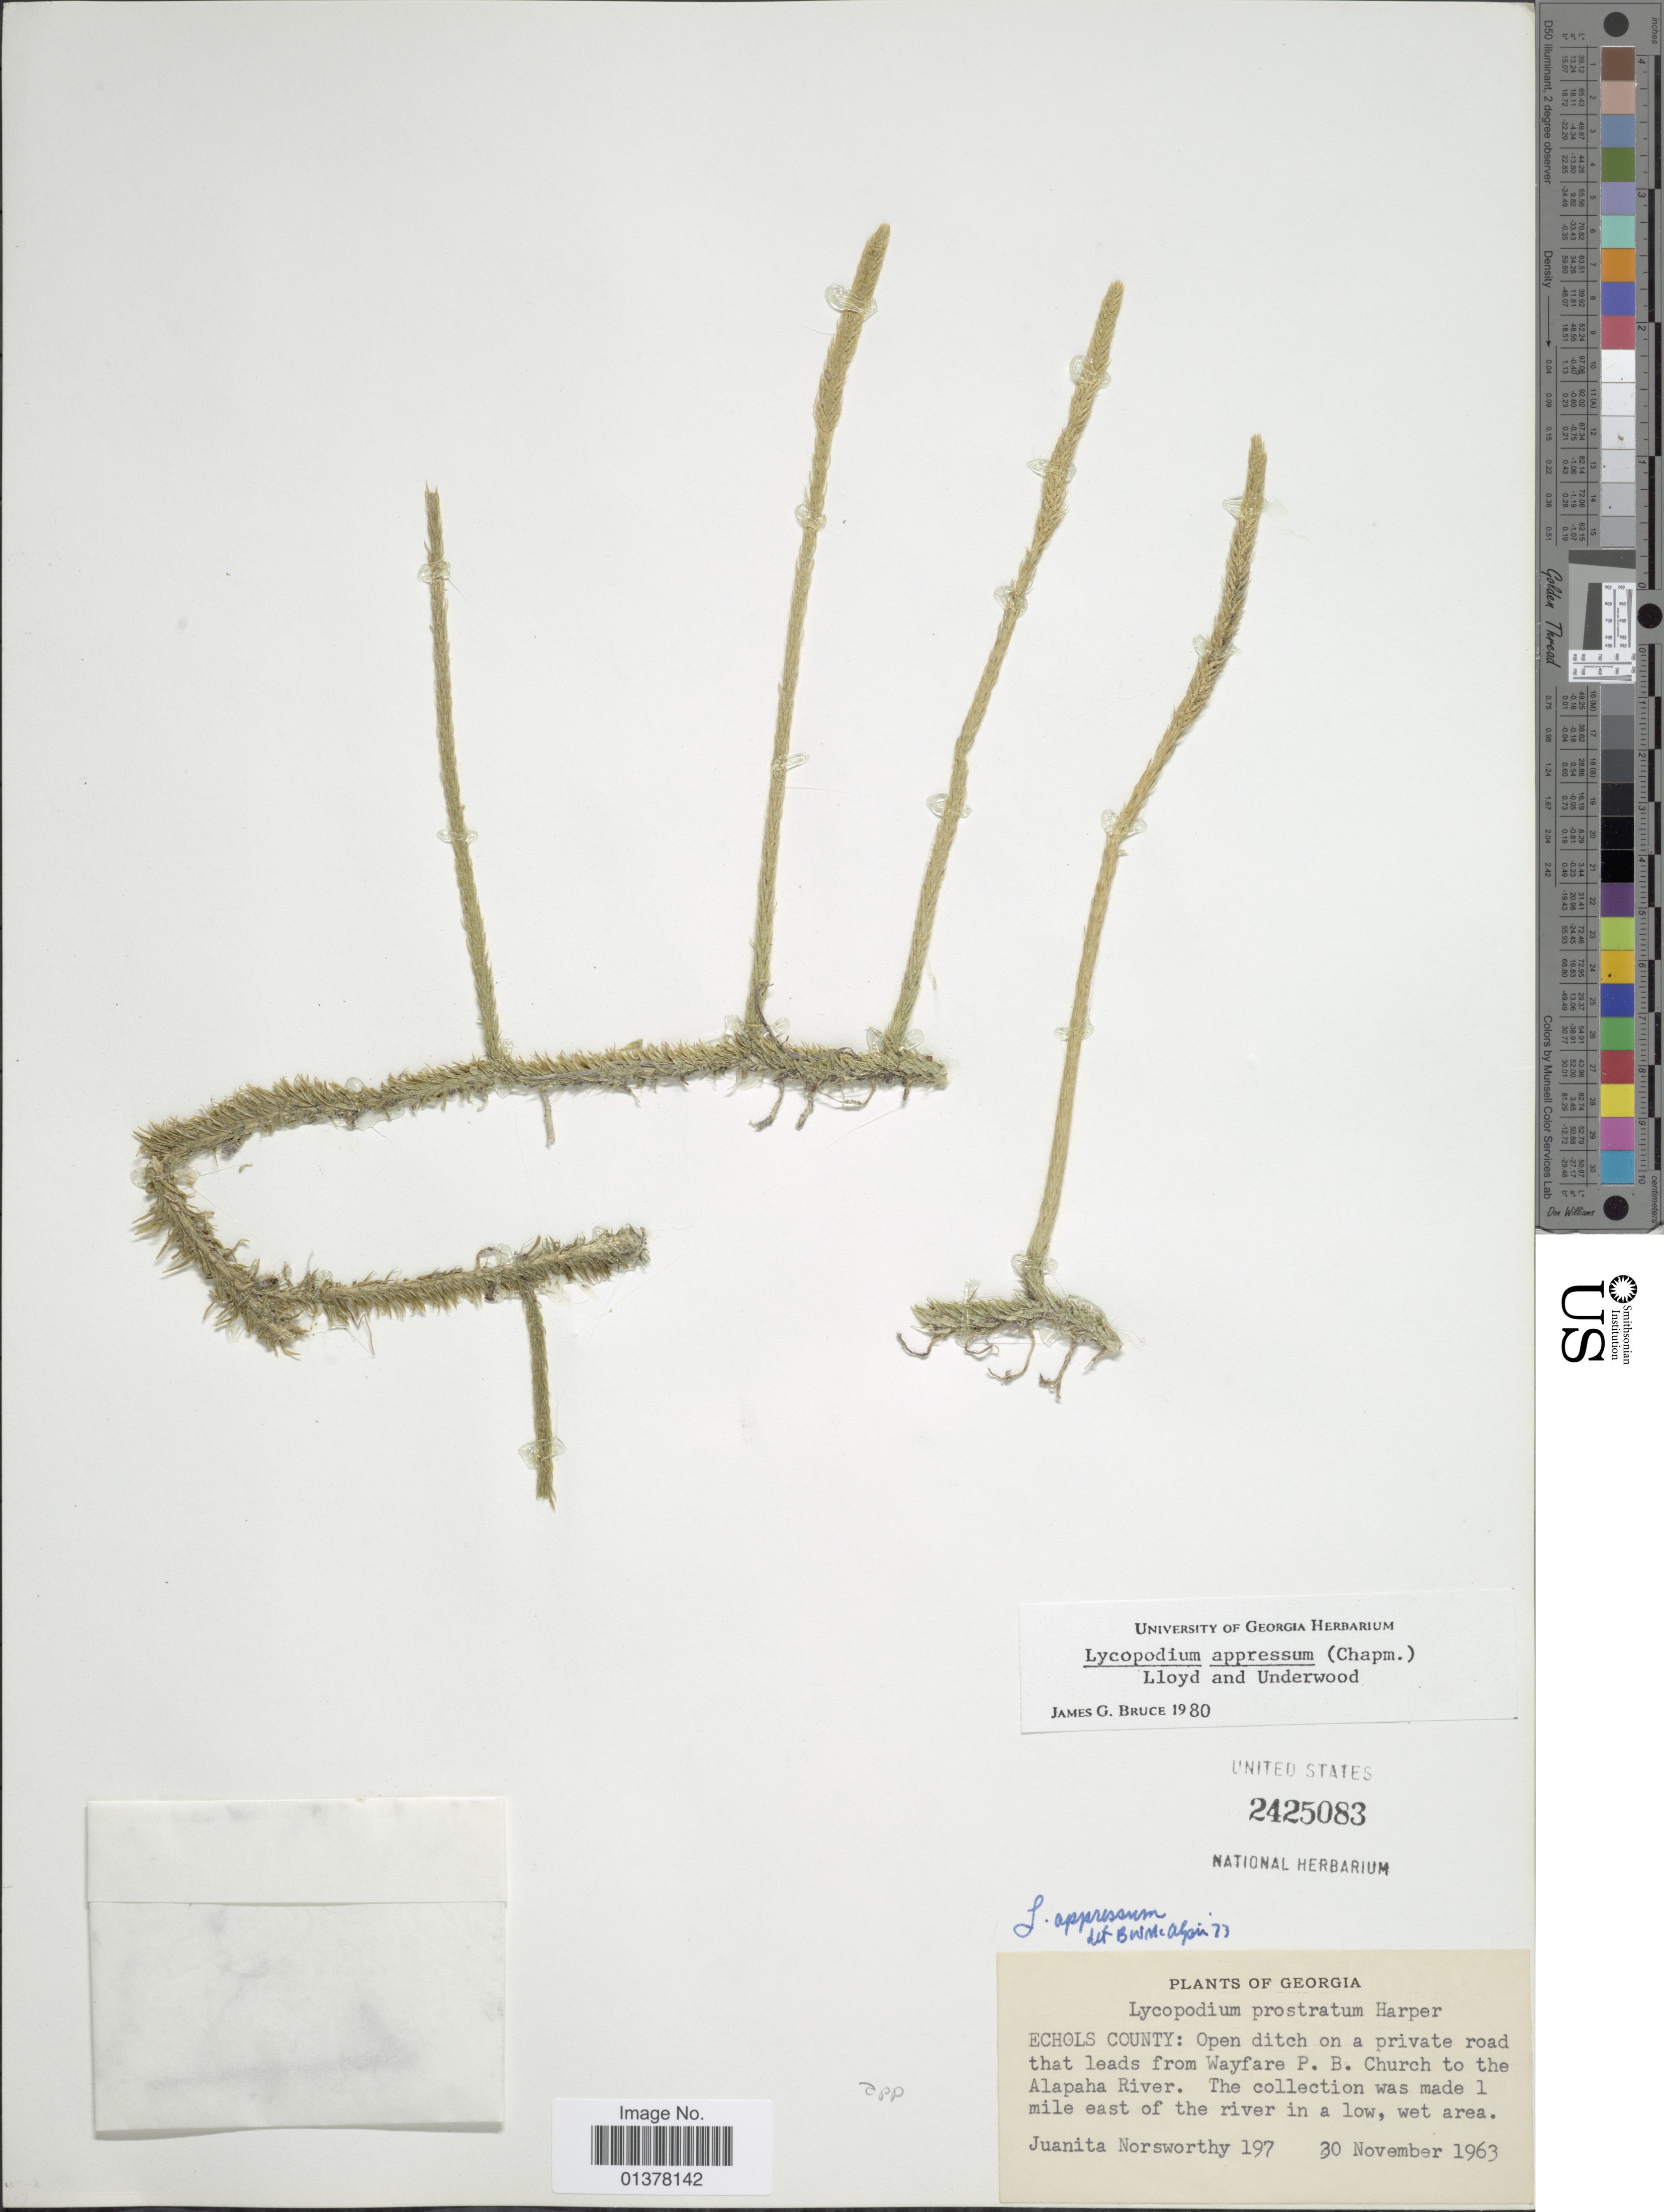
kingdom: Plantae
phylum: Tracheophyta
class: Lycopodiopsida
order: Lycopodiales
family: Lycopodiaceae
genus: Lycopodiella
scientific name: Lycopodiella appressa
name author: (Chapm.) Cranfill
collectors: J. Norsworthy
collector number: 197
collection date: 1963-11-30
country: United States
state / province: Georgia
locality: Echols County: open ditch on a private road that leads from Wayfare P.B. Church to the Alapaha River, the collection was made 1 mile east of the river in a low, wet area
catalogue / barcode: US 2425083